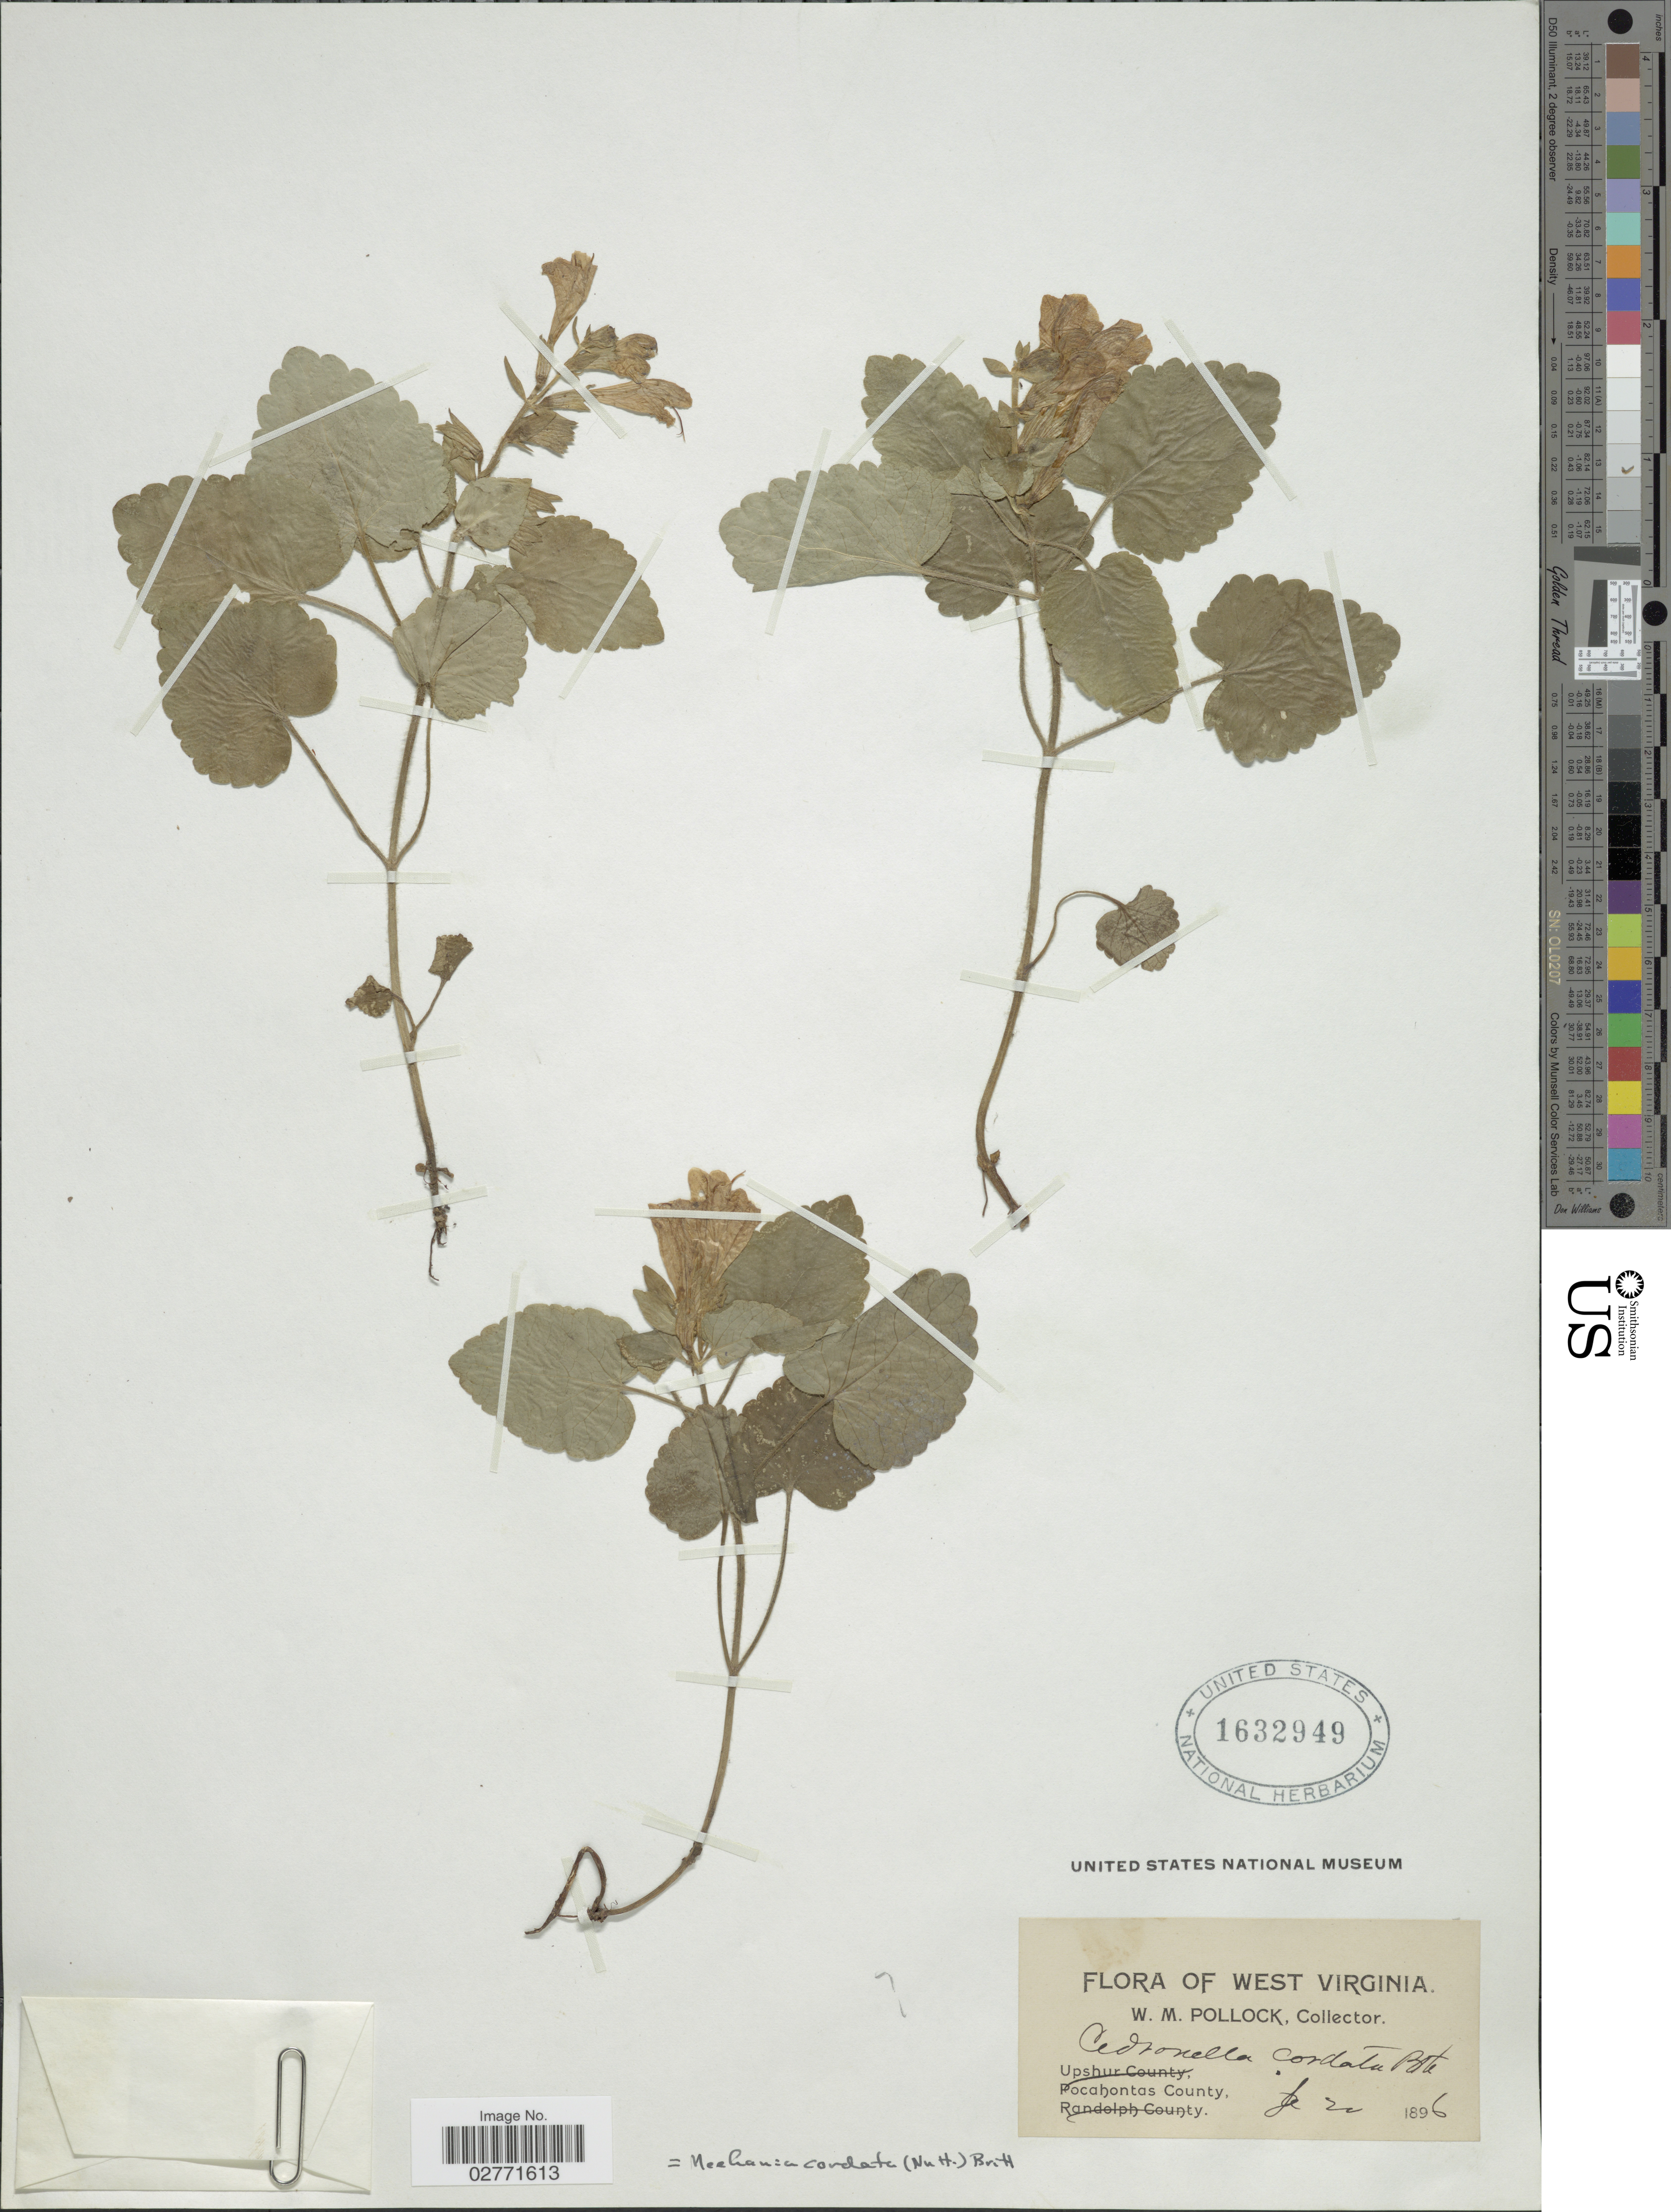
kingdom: Plantae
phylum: Tracheophyta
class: Magnoliopsida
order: Lamiales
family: Lamiaceae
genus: Meehania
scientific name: Meehania cordata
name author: (Nutt.) Britton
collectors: W. M. Pollock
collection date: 1896-01-20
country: United States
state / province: West Virginia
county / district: Pocahontas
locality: Pocahontas County.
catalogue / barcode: US 1632949